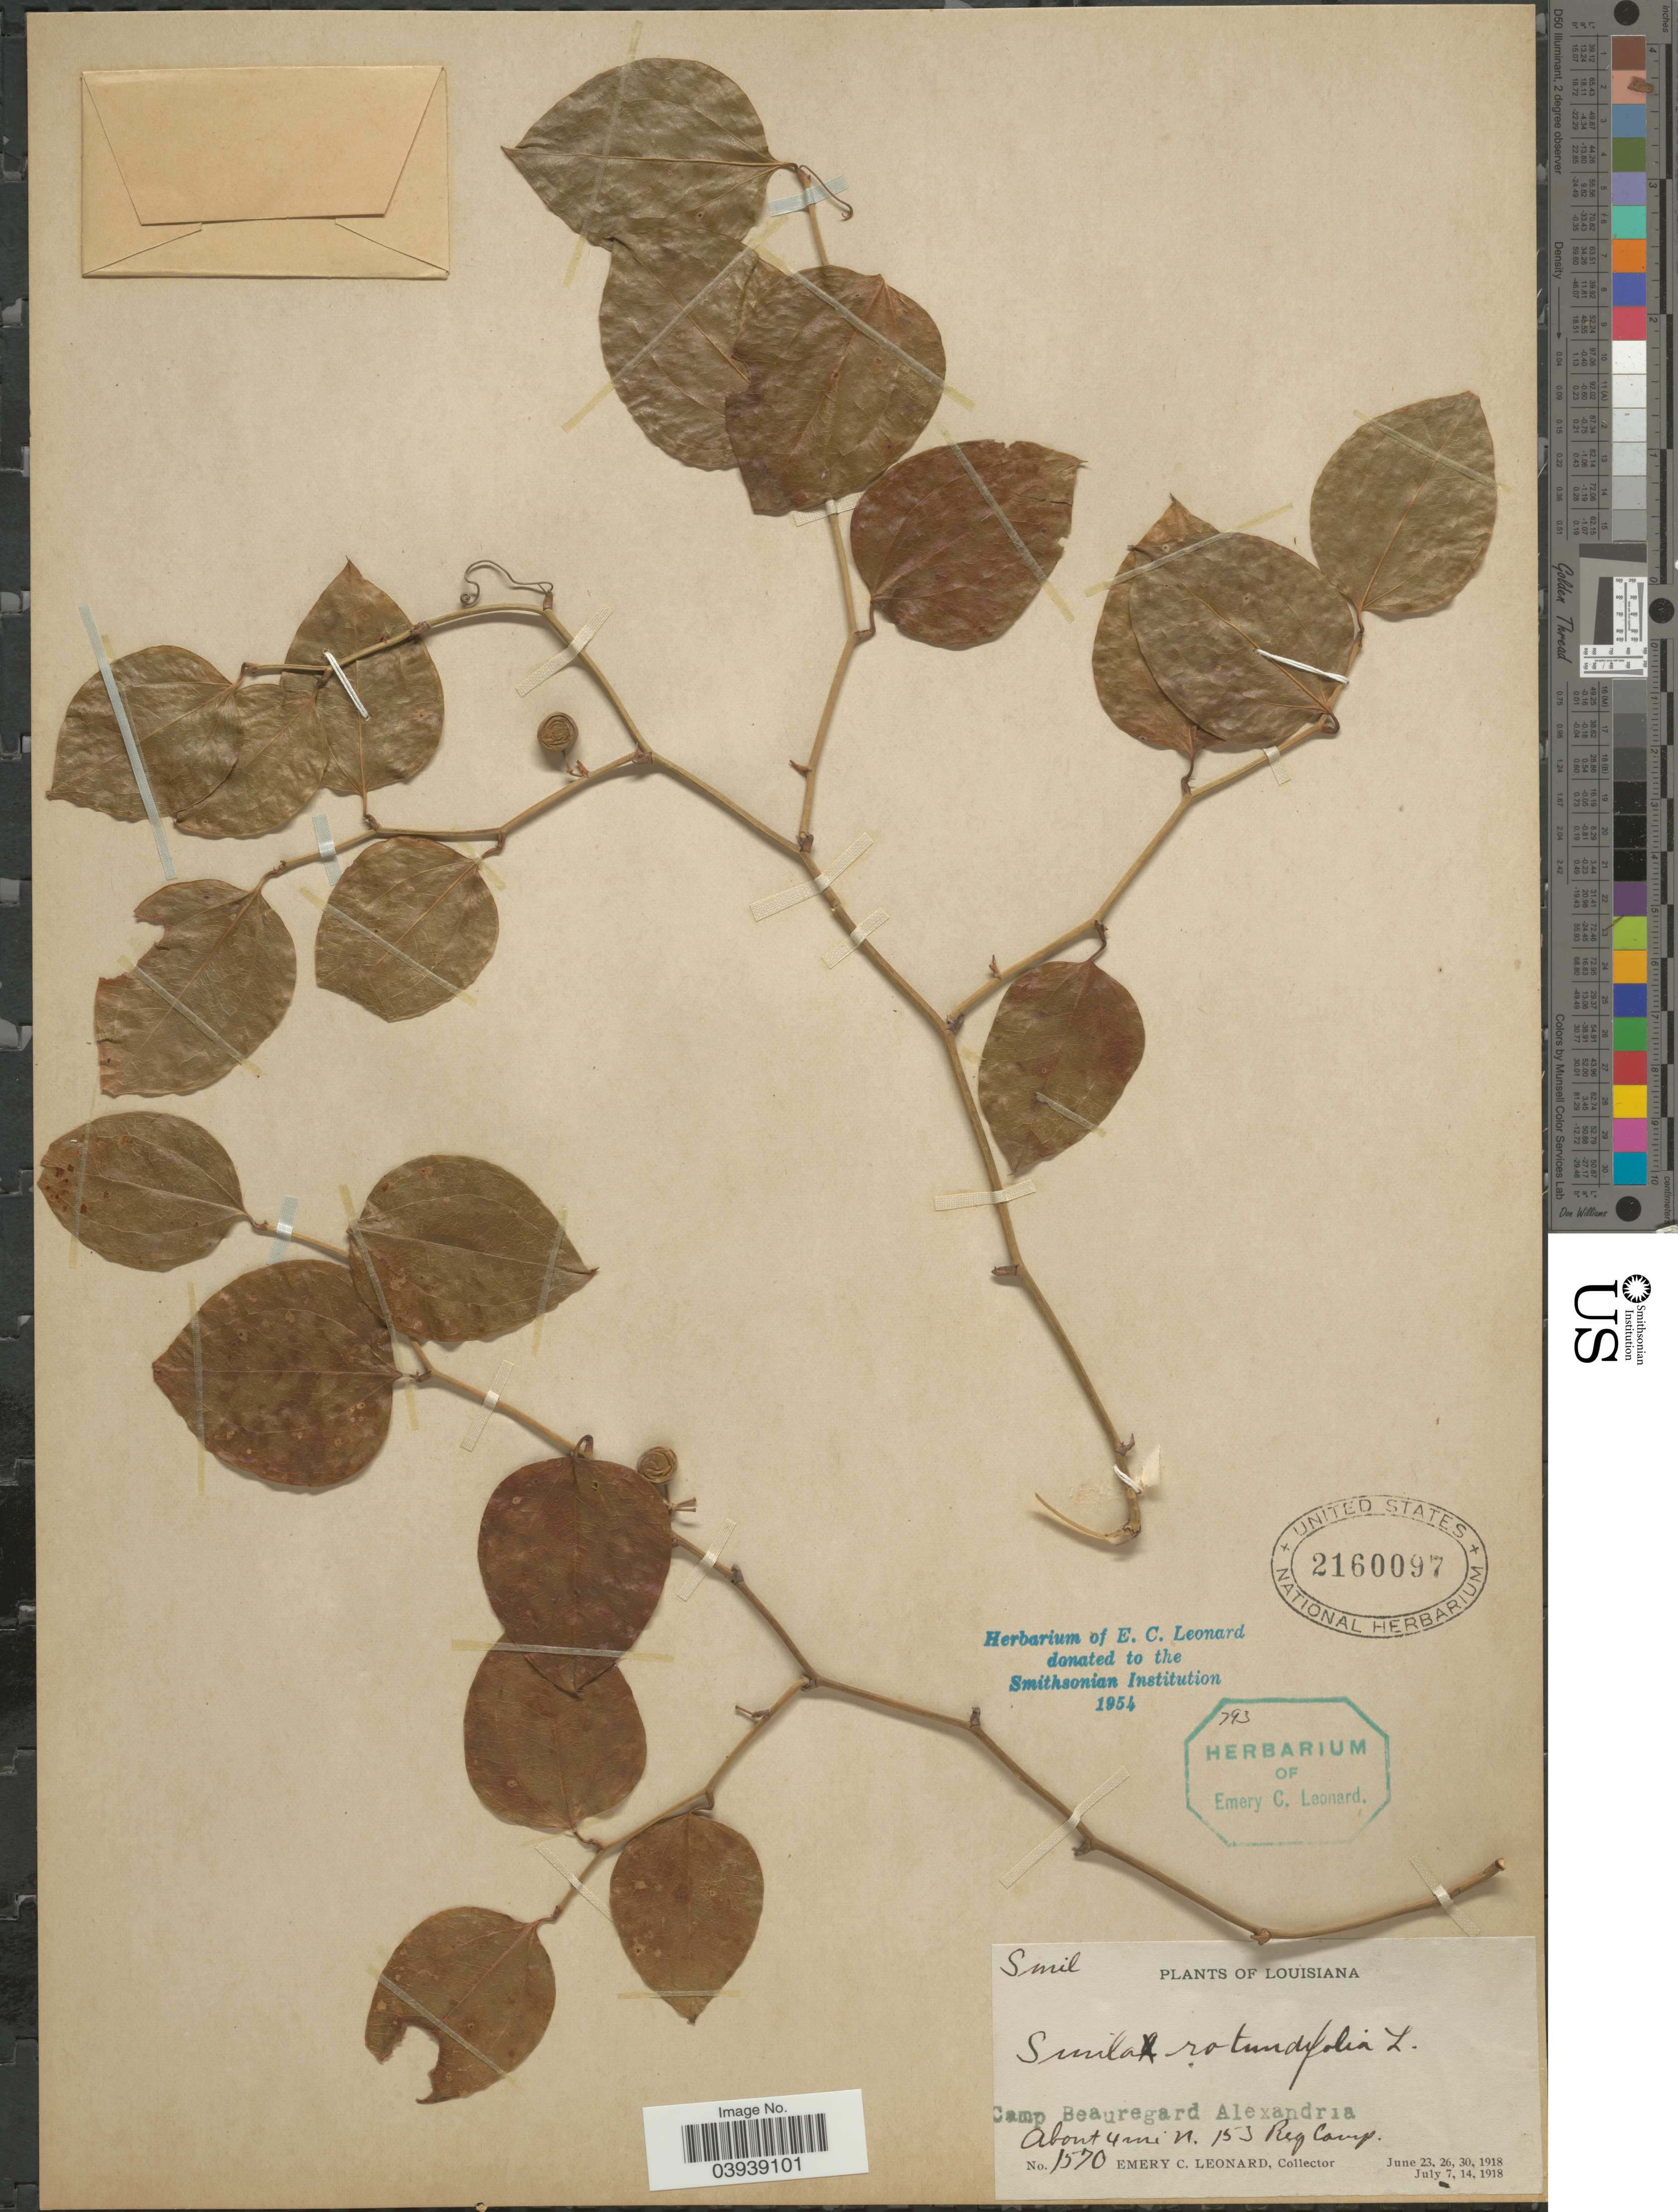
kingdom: Plantae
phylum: Tracheophyta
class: Liliopsida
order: Liliales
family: Smilacaceae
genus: Smilax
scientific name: Smilax rotundifolia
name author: L.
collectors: E. C. Leonard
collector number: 1570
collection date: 1918-07-07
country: United States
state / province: Louisiana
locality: Camp Beauregard Alexandria. About 4 mi. N.153 Reg Camp.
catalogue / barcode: US 2160097